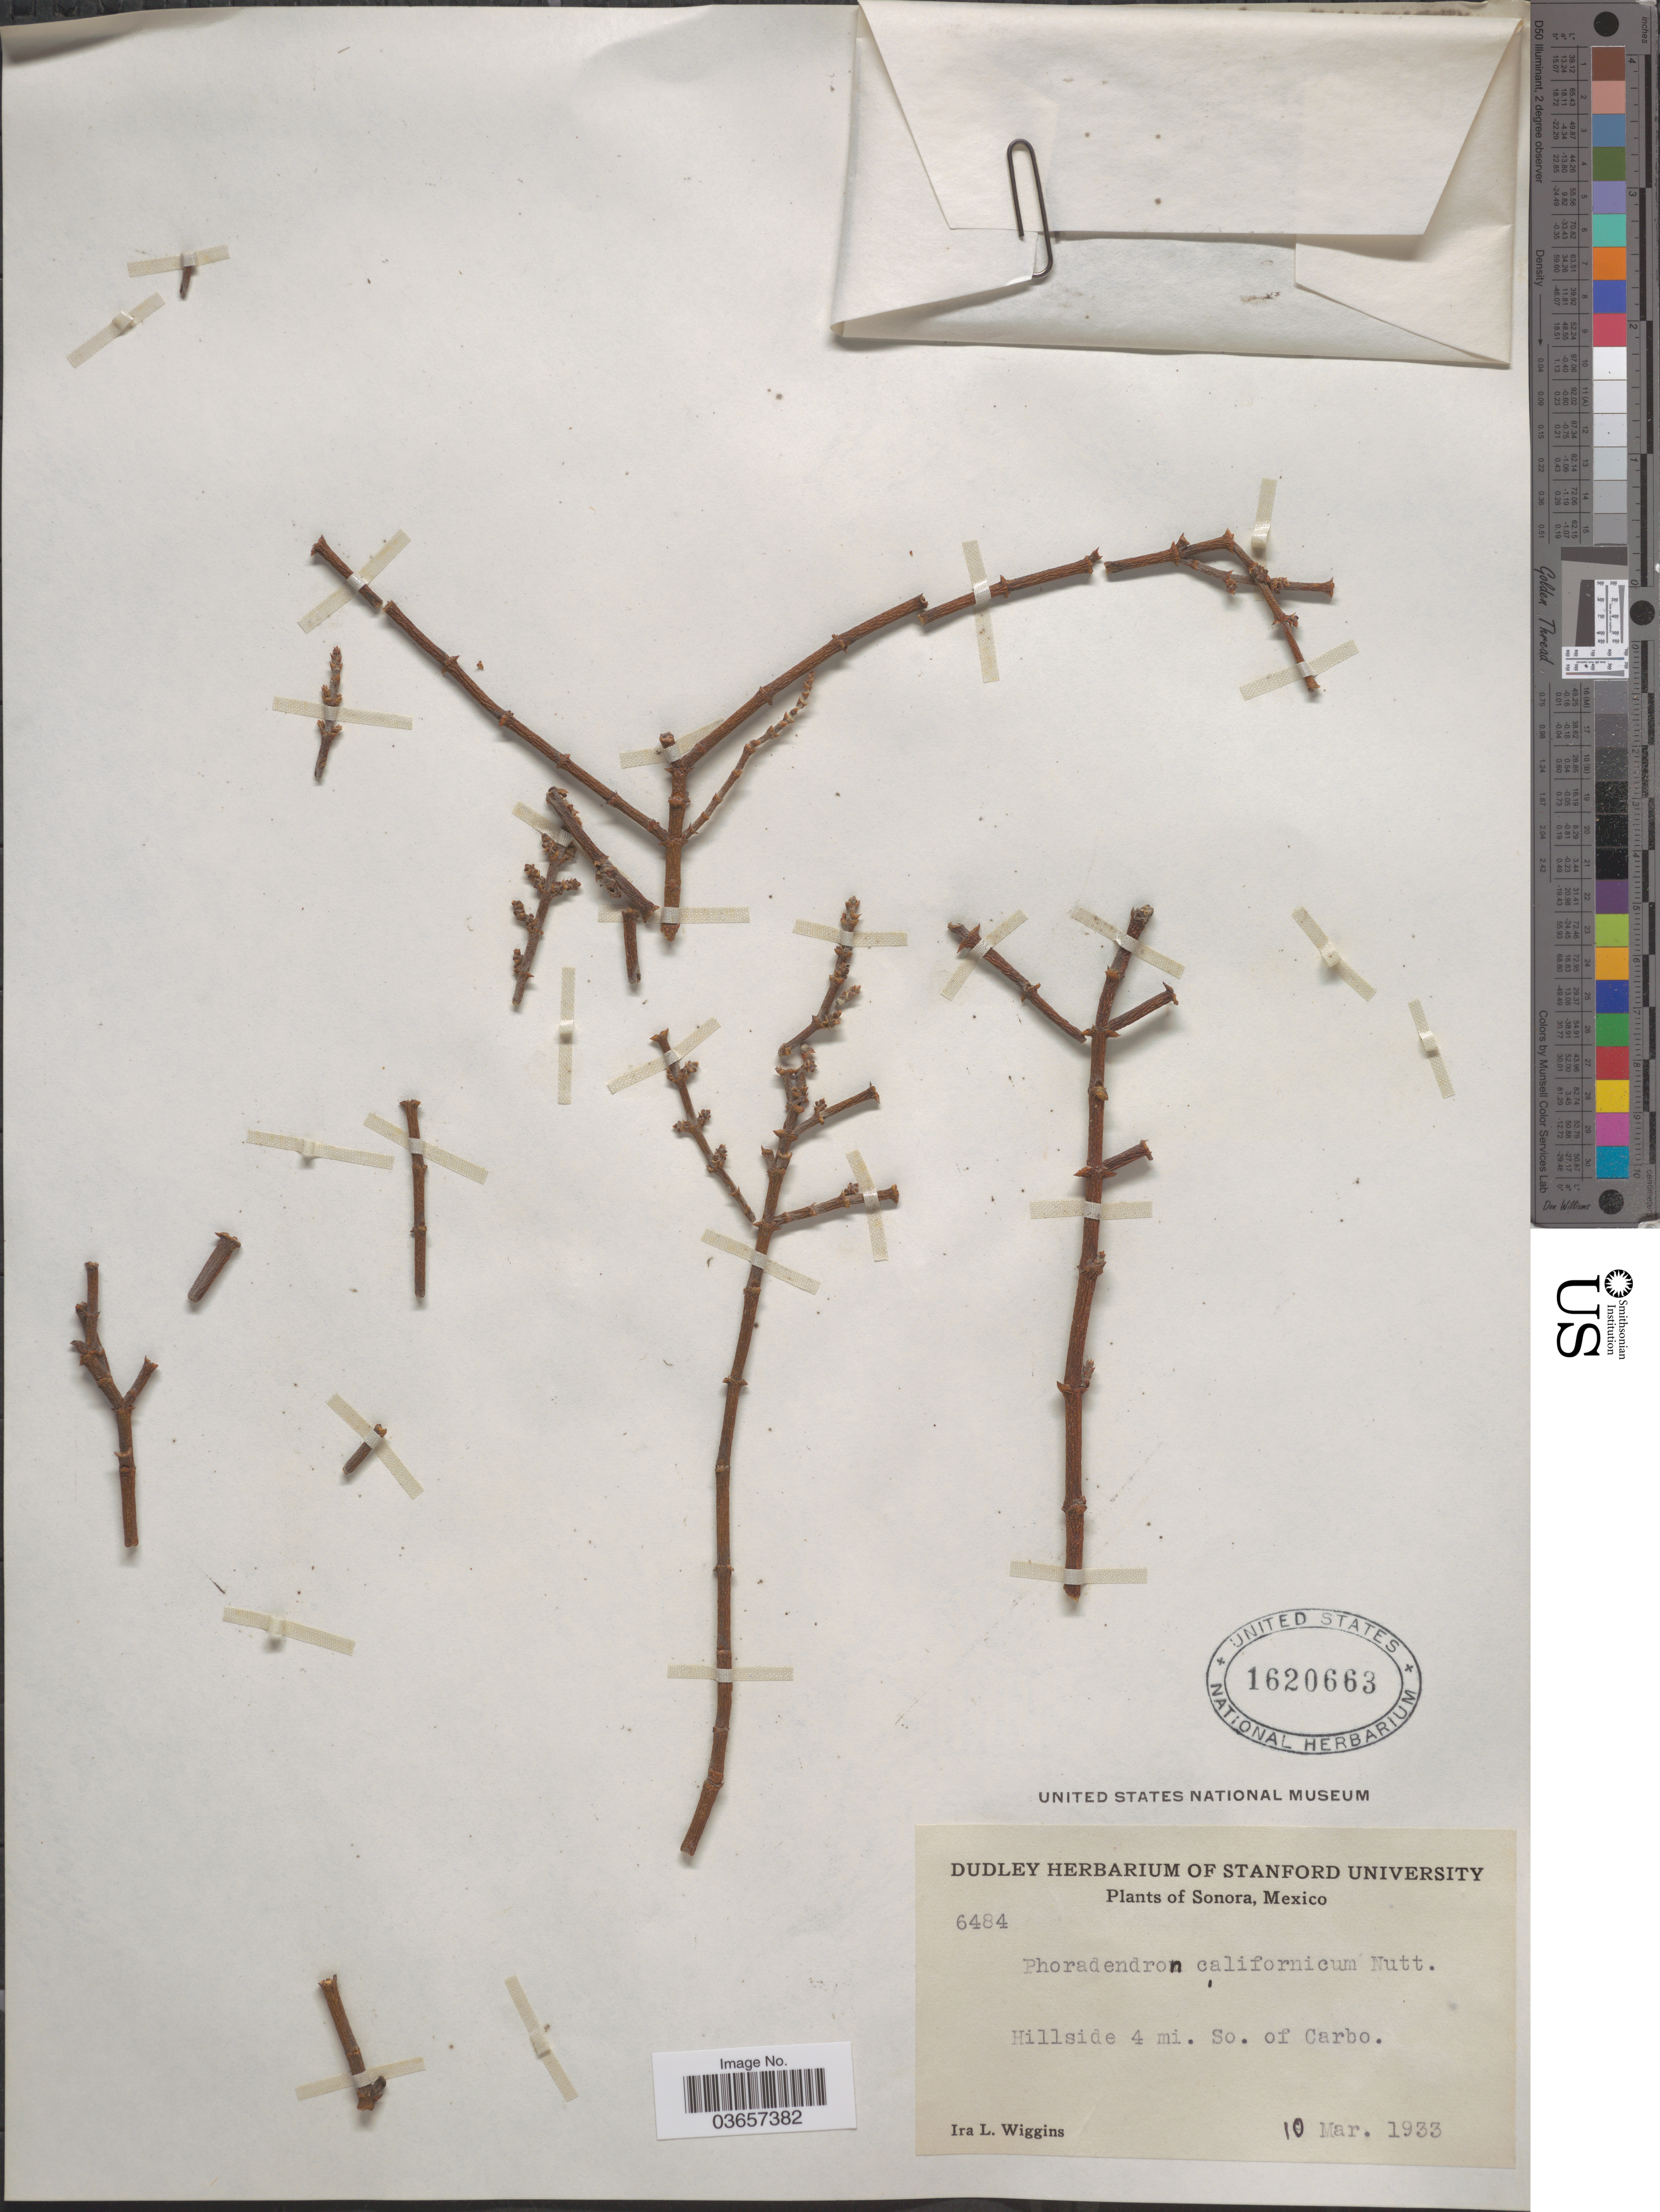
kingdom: Plantae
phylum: Tracheophyta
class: Magnoliopsida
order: Santalales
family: Viscaceae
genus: Phoradendron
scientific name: Phoradendron californicum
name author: Nutt.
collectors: I. L. Wiggins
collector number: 6484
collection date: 1933-03-10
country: Mexico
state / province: Sonora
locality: Hillside 4 mi. So. of Carbo.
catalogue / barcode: US 1620663